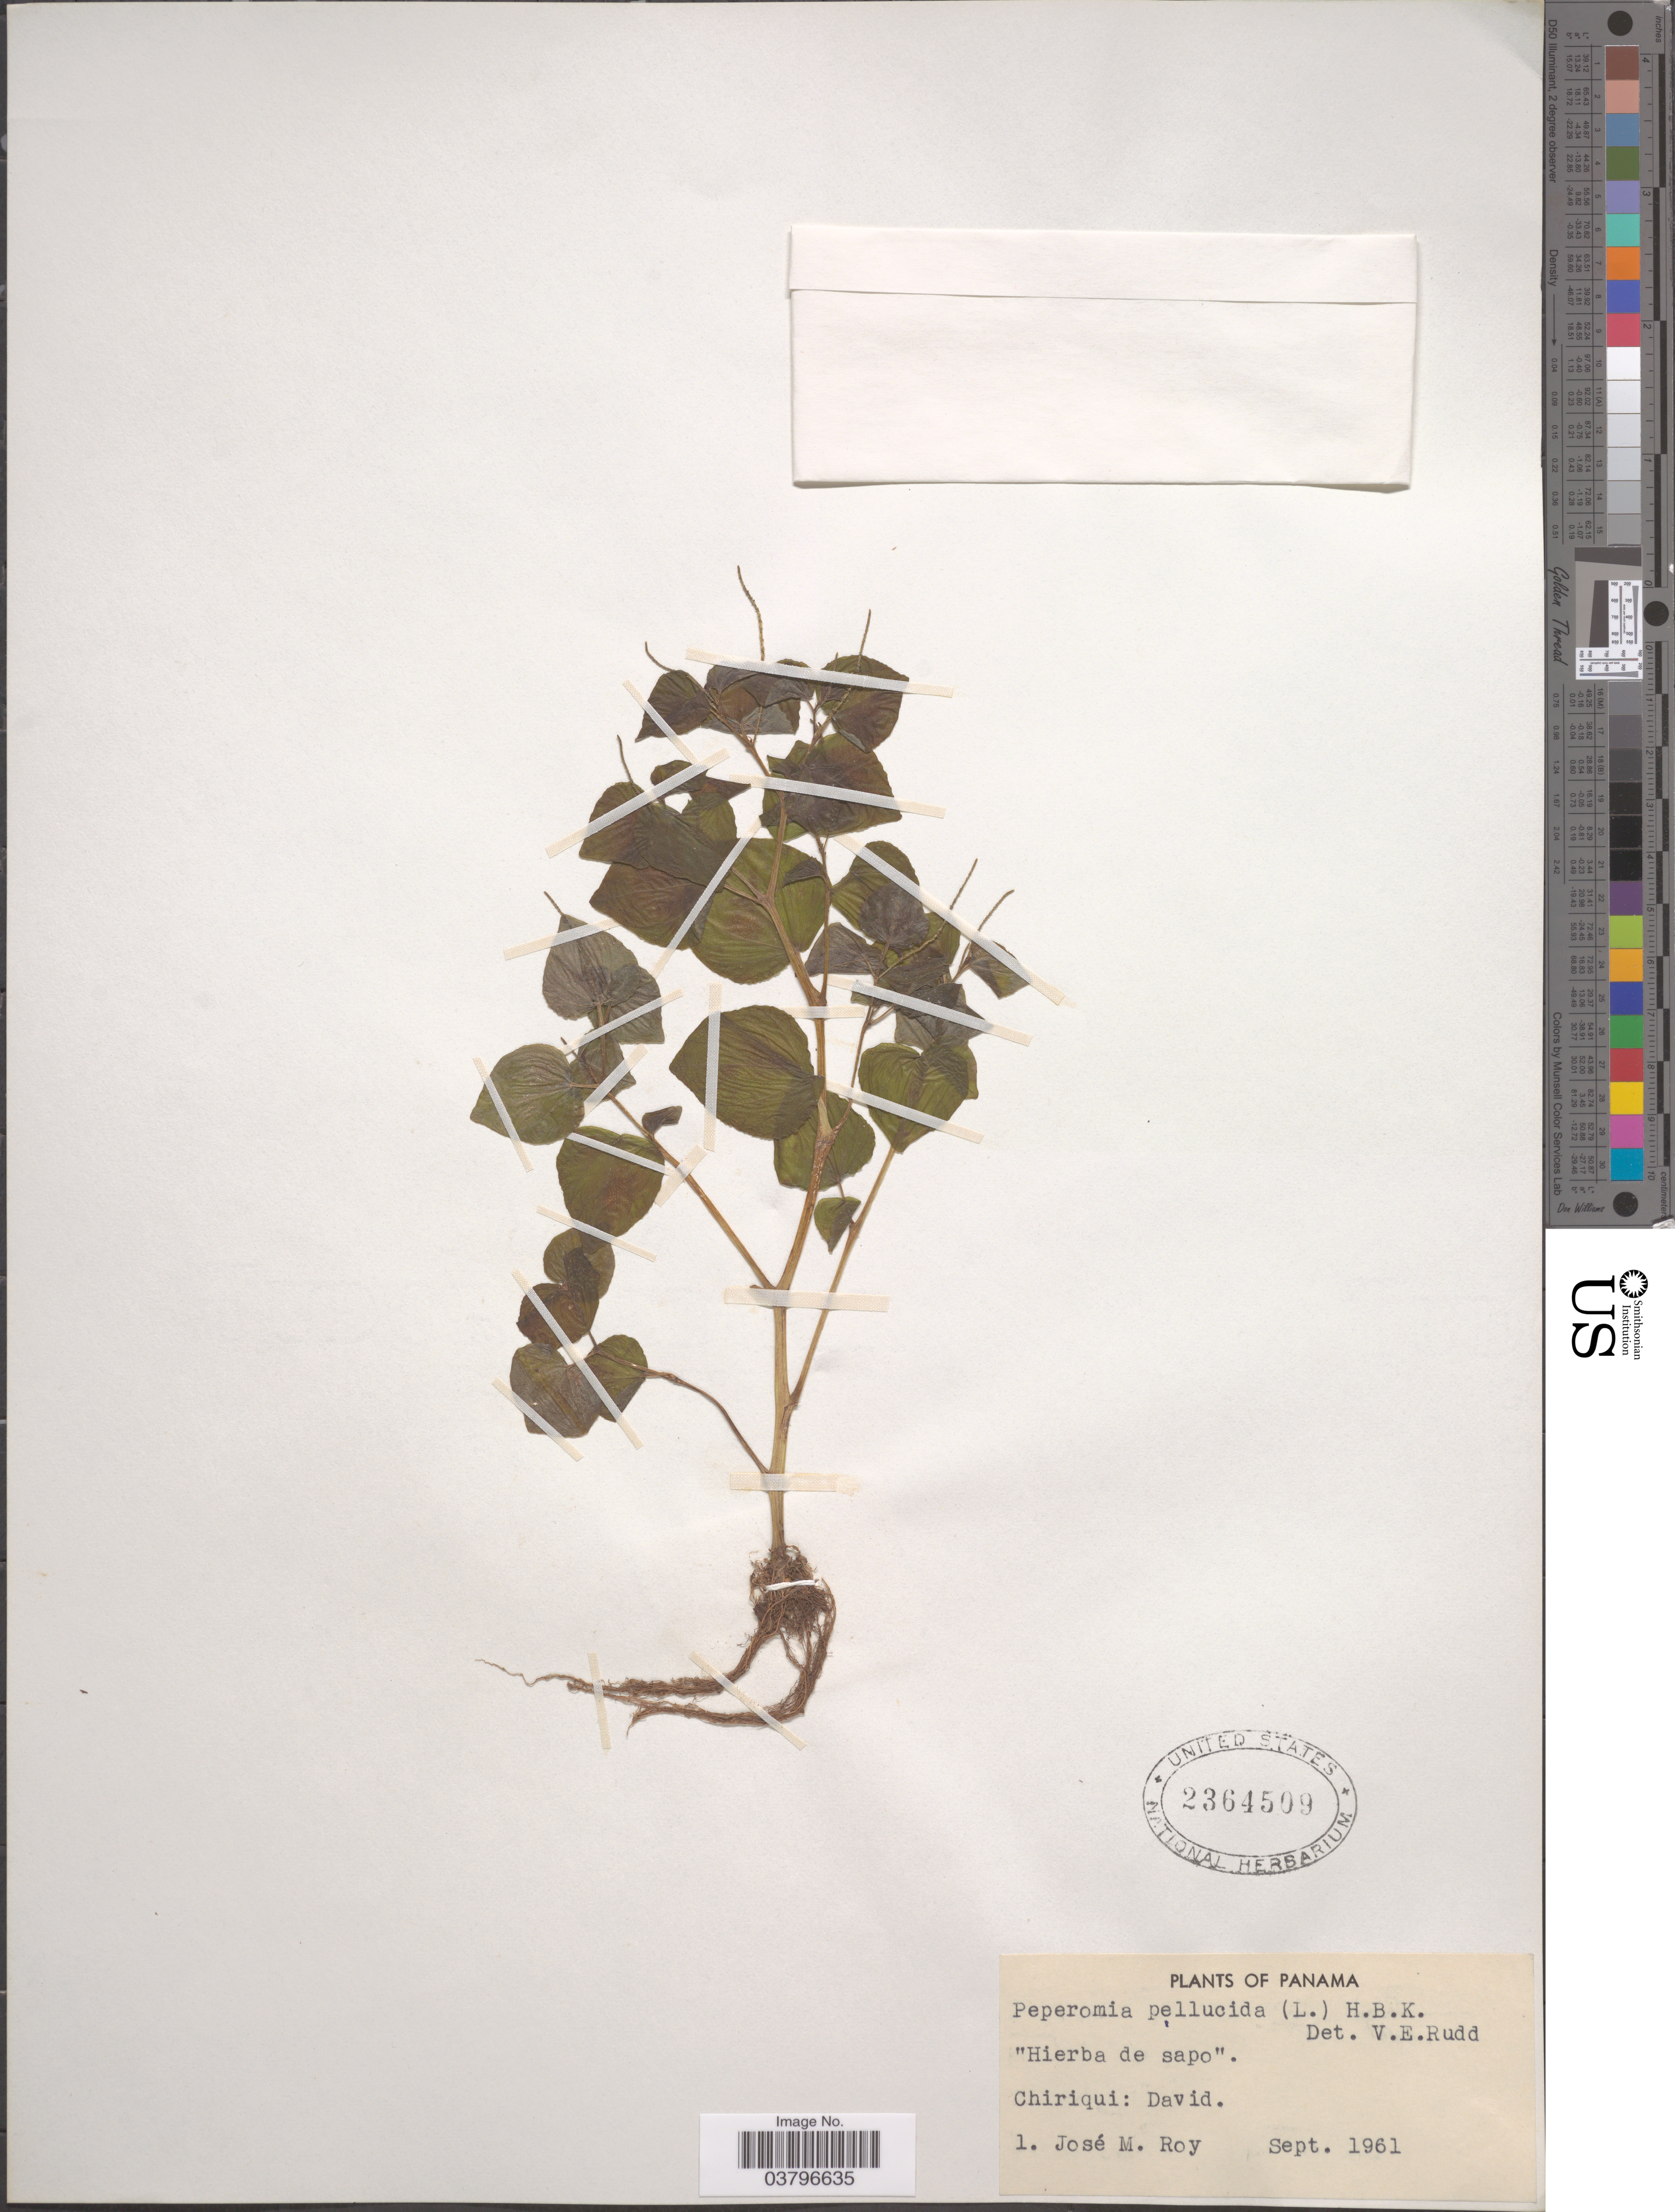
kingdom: Plantae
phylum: Tracheophyta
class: Magnoliopsida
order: Piperales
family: Piperaceae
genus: Peperomia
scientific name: Peperomia pellucida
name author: (L.) Kunth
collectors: J. Roy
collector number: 1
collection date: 1961-09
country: Panama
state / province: Chiriqui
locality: David.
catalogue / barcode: US 2364509